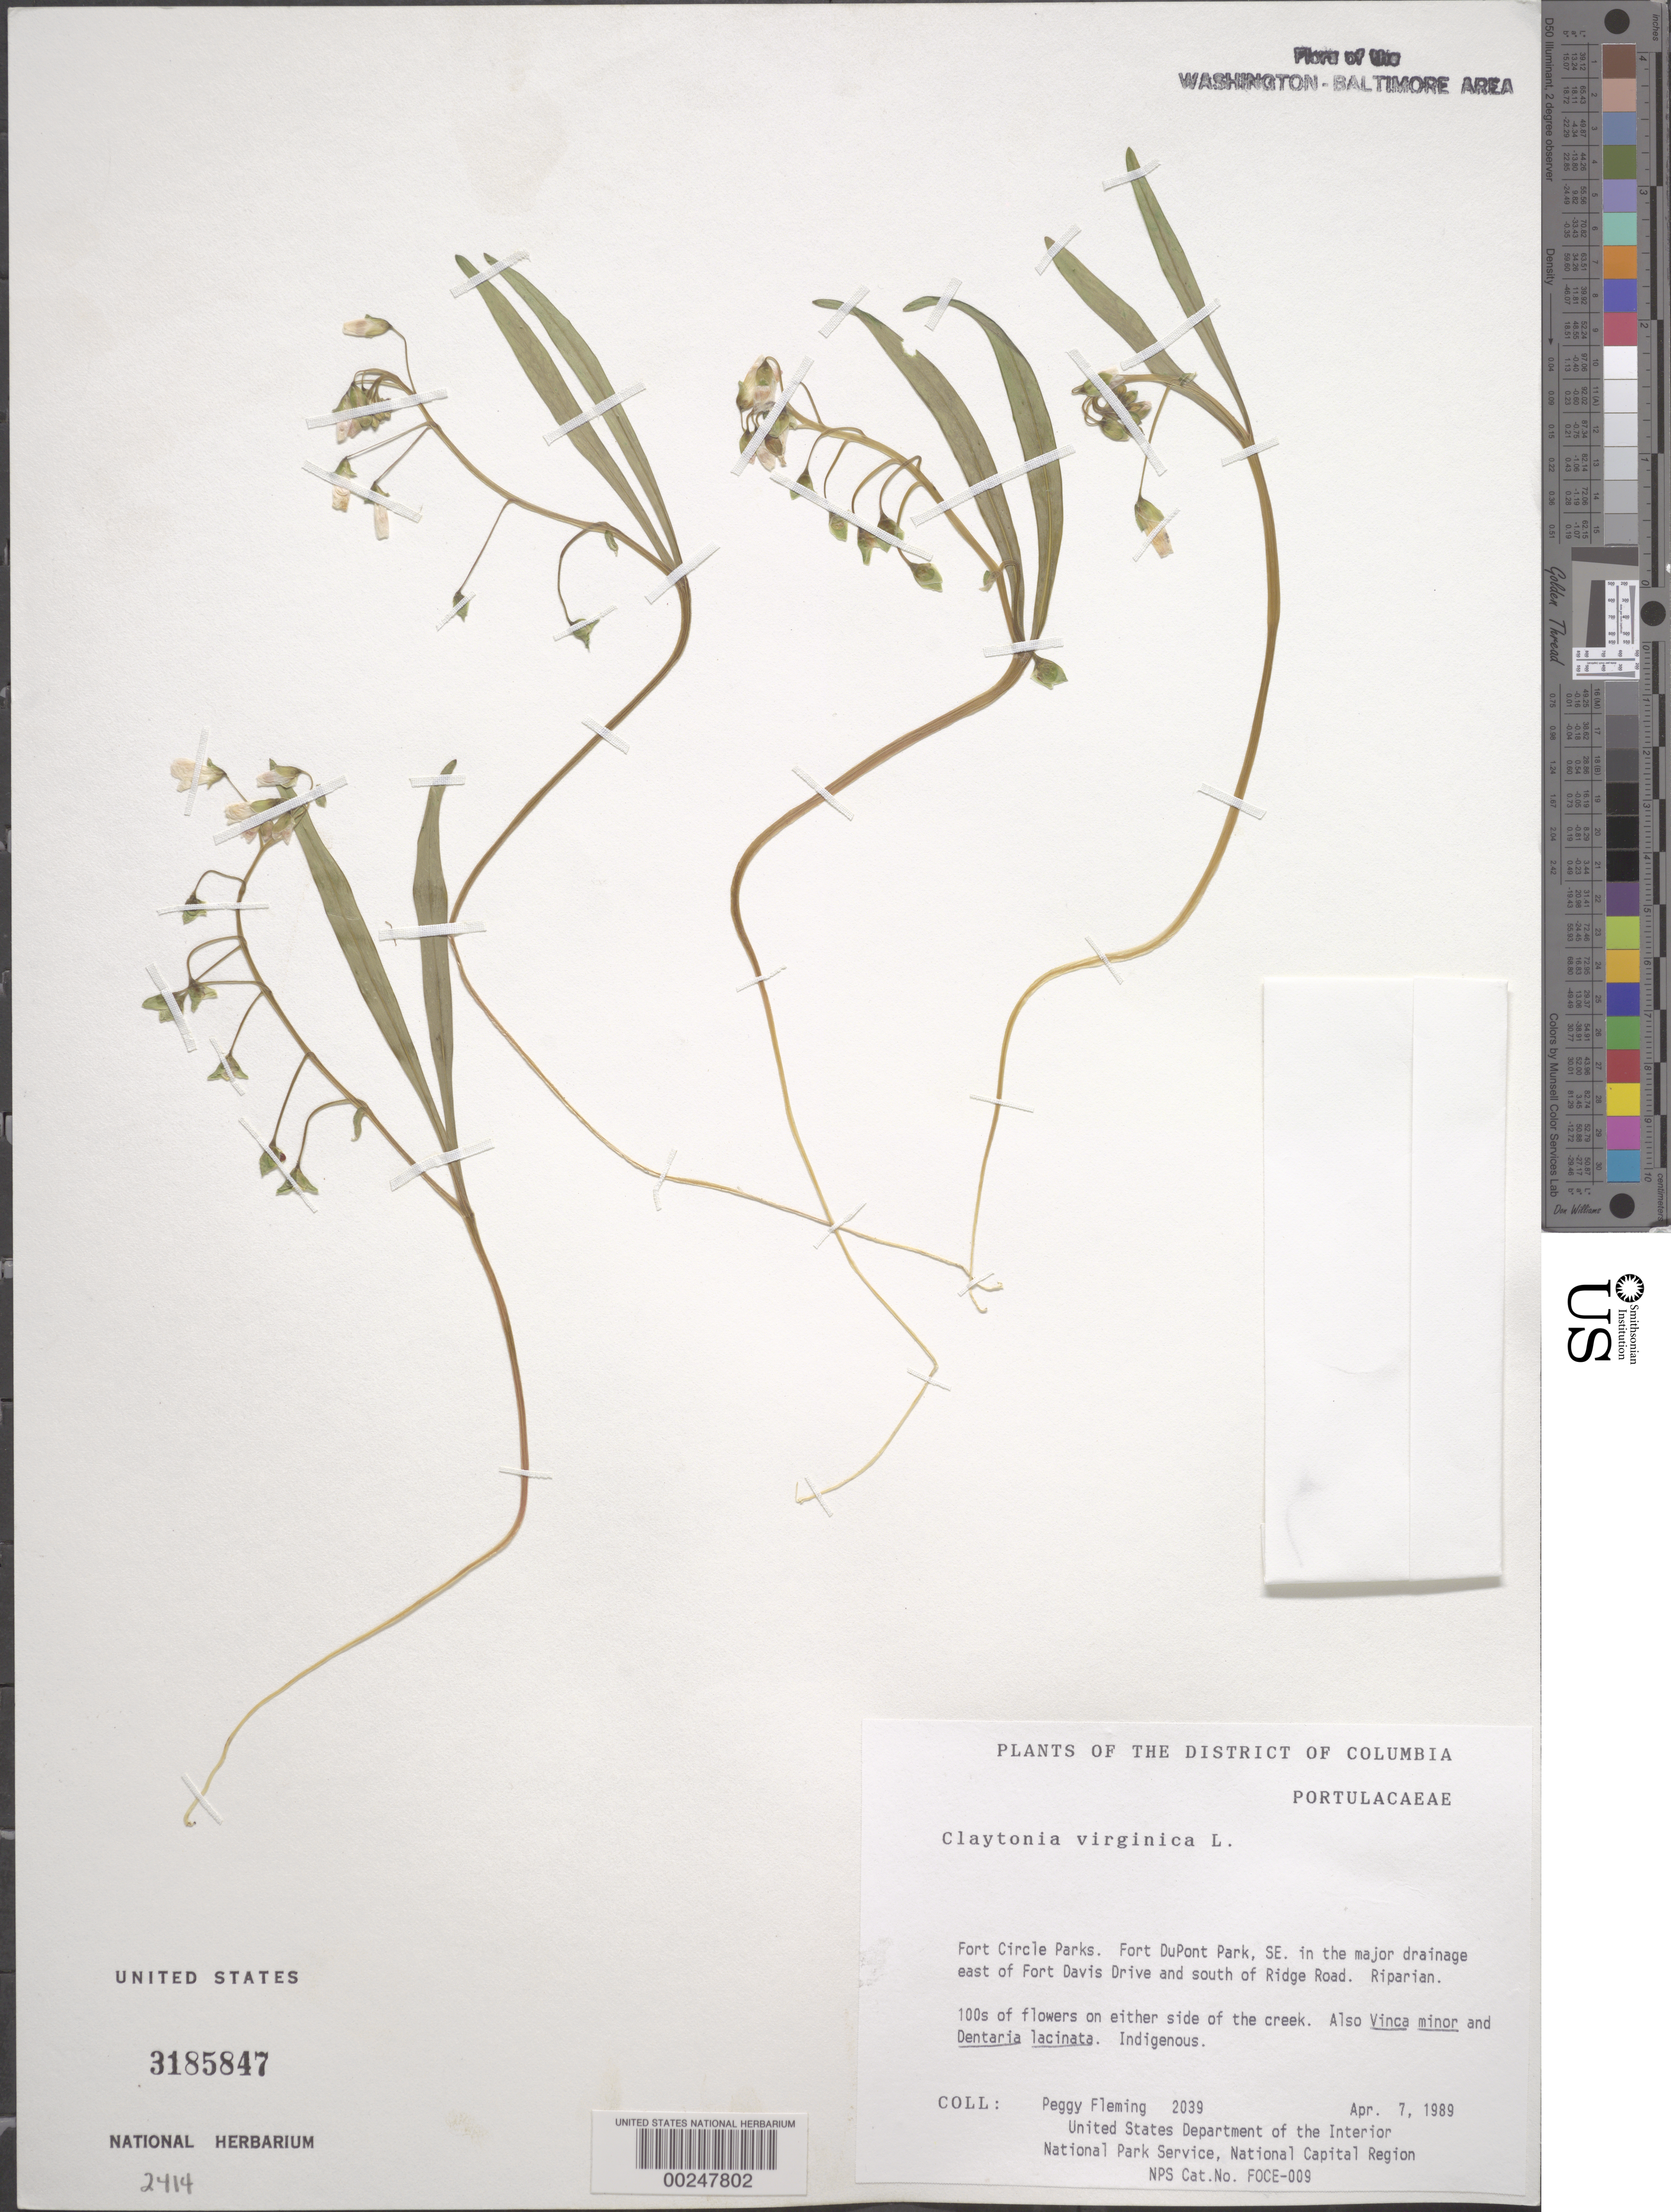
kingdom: Plantae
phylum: Tracheophyta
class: Magnoliopsida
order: Caryophyllales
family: Montiaceae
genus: Claytonia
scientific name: Claytonia virginica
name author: L.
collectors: P. Fleming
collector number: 2039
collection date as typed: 07 Apr 1989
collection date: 1989-04-07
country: United States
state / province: District of Columbia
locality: Fort Circle Parks, Fort Dupont Park, SE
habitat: In major drainage e of Fort Davis Dr and s of Ridge Rd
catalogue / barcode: US 3185847